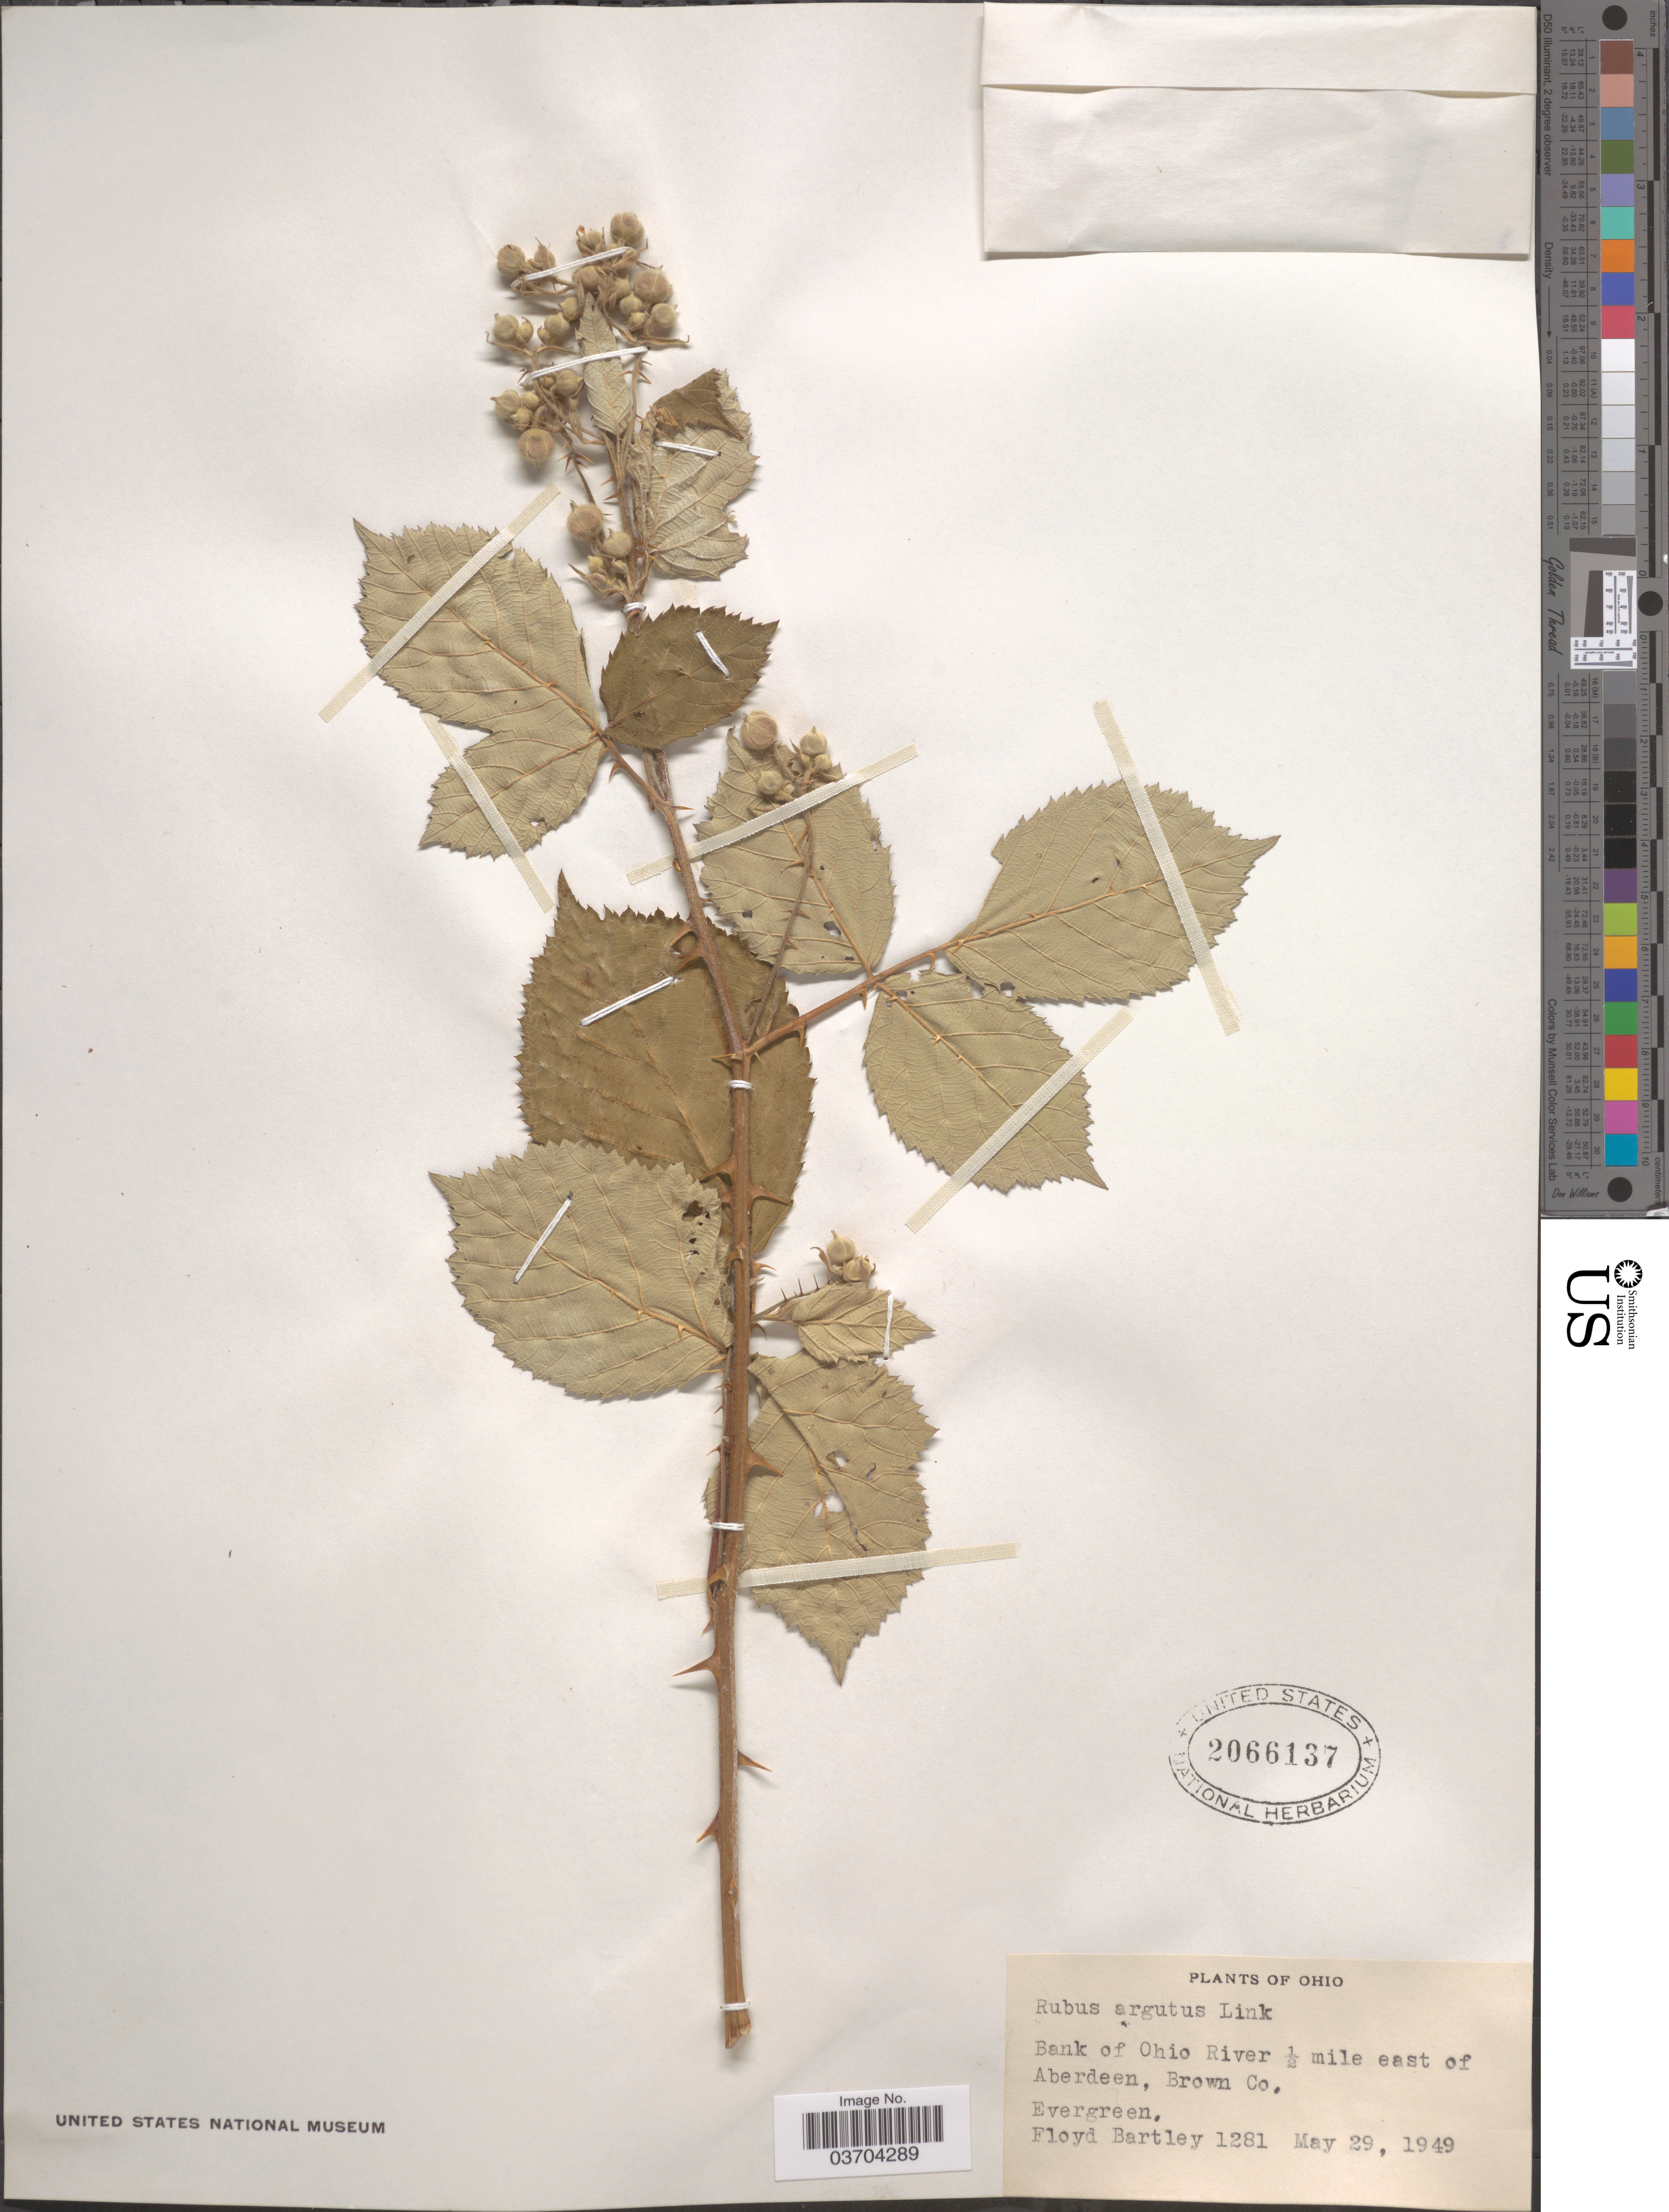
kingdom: Plantae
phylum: Tracheophyta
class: Magnoliopsida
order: Rosales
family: Rosaceae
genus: Rubus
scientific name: Rubus argutus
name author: Link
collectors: F. Bartley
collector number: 1281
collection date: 1949-05-29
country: United States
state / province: Ohio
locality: Bank of Ohio River 1/2 mile east of Aberdeen, Brown Co.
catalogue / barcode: US 2066137